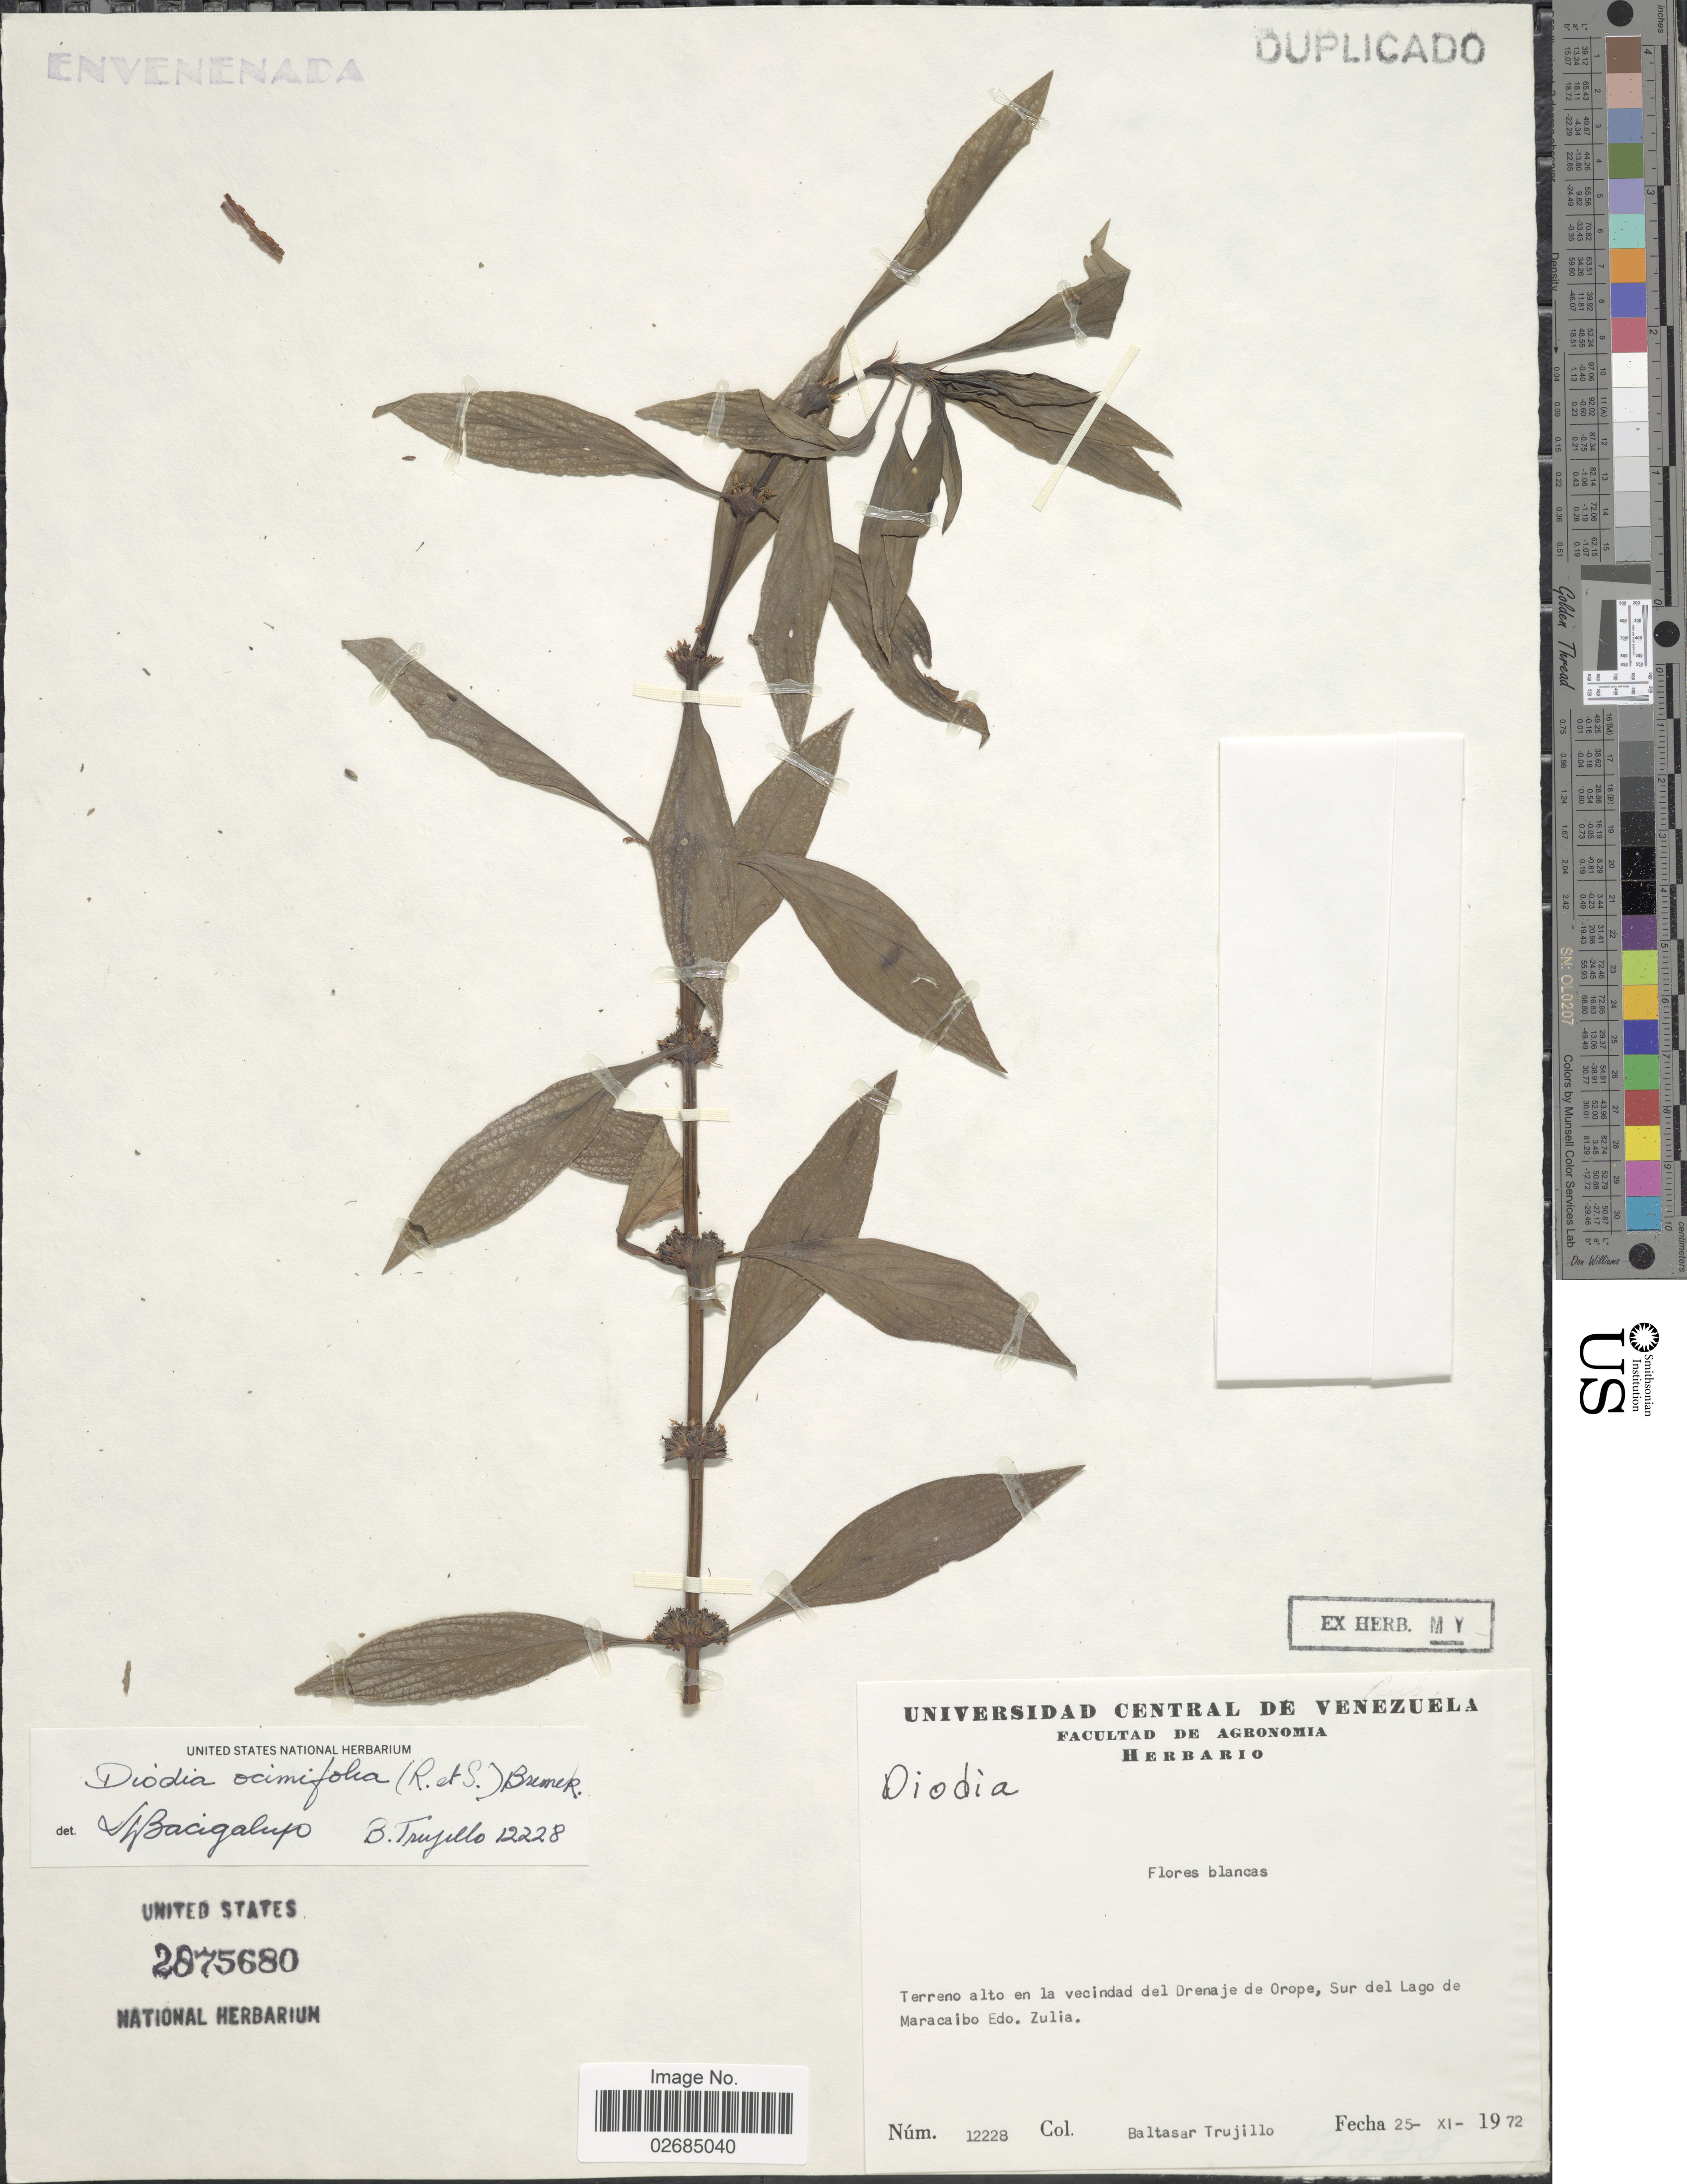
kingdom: Plantae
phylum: Tracheophyta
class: Magnoliopsida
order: Gentianales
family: Rubiaceae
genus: Diodia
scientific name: Diodia ocimifolia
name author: (Willd. ex Roem. & Schult.) Bremek.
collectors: B. Trujillo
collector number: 12228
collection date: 1972-11-25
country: Venezuela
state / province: Zulia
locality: Terreno alto en la vecindad del Drenaje de Oropo, Sur del Lago de Maracaibo.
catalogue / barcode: US 2875680